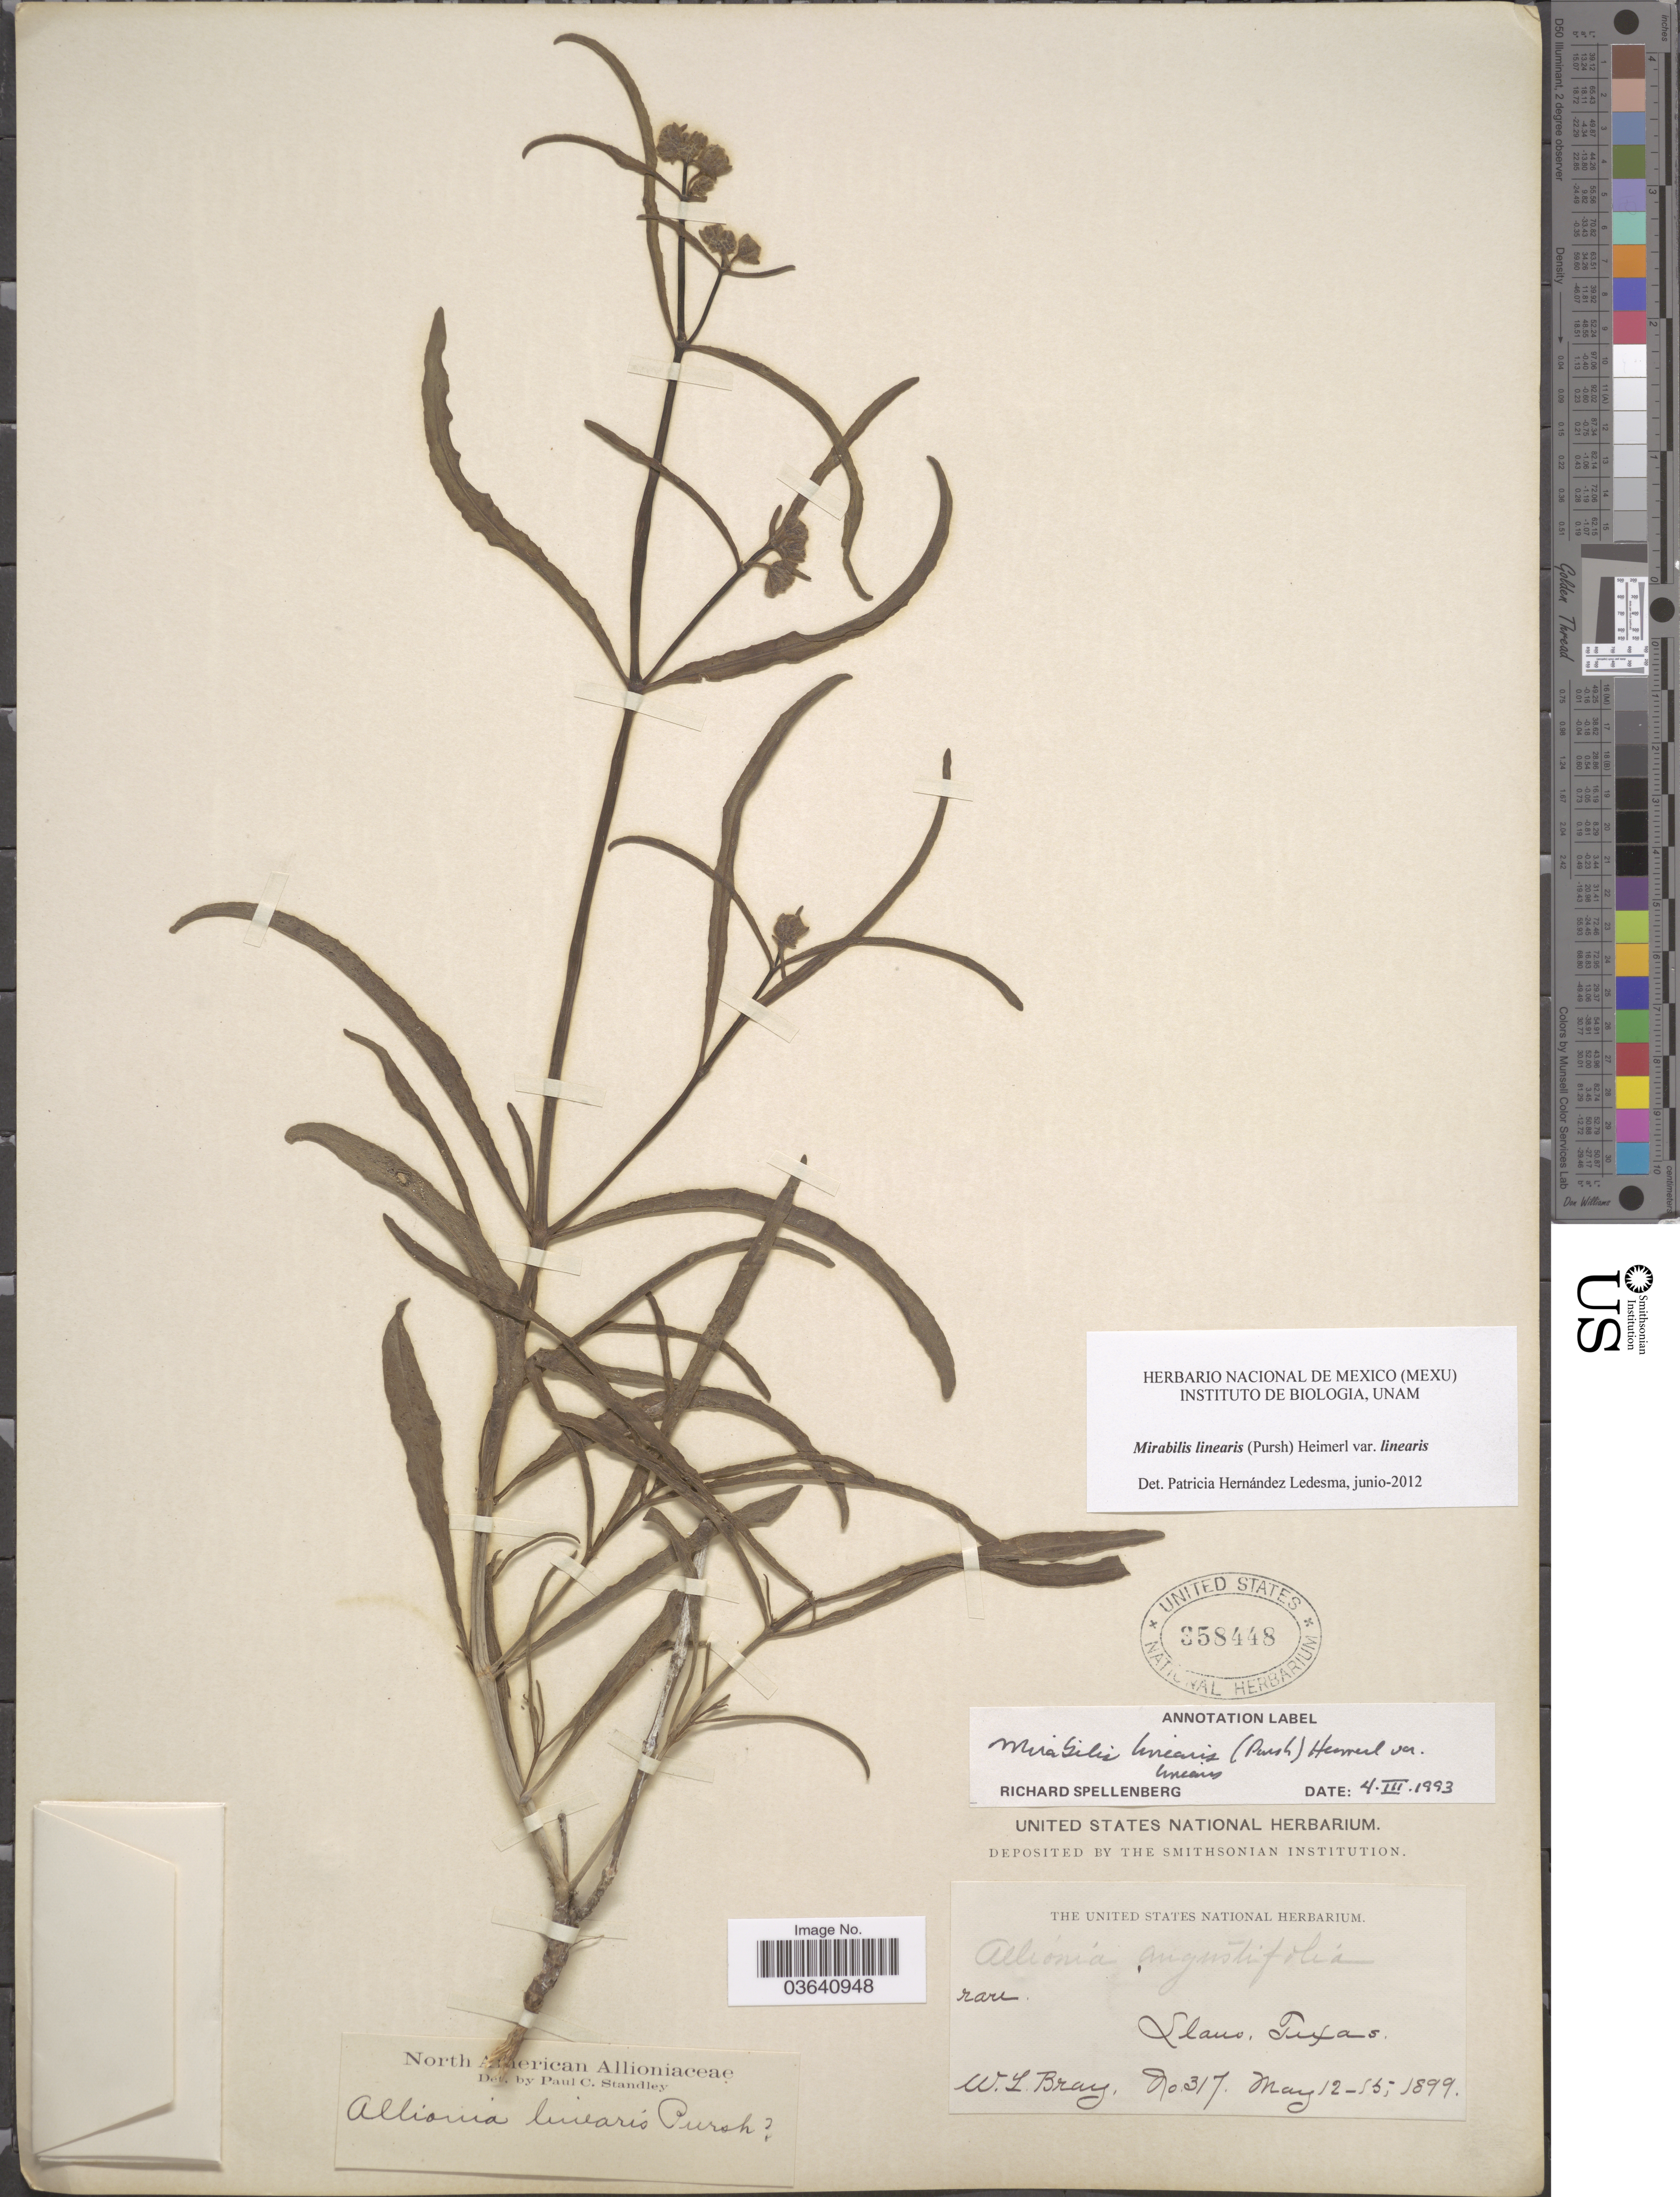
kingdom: Plantae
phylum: Tracheophyta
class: Magnoliopsida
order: Caryophyllales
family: Nyctaginaceae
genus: Mirabilis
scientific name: Mirabilis linearis var. linearis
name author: (Pursh) Heimerl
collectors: W. L. Bray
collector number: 317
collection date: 1899-05-12/1899-05-15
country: United States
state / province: Texas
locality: Llano.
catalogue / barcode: US 358448